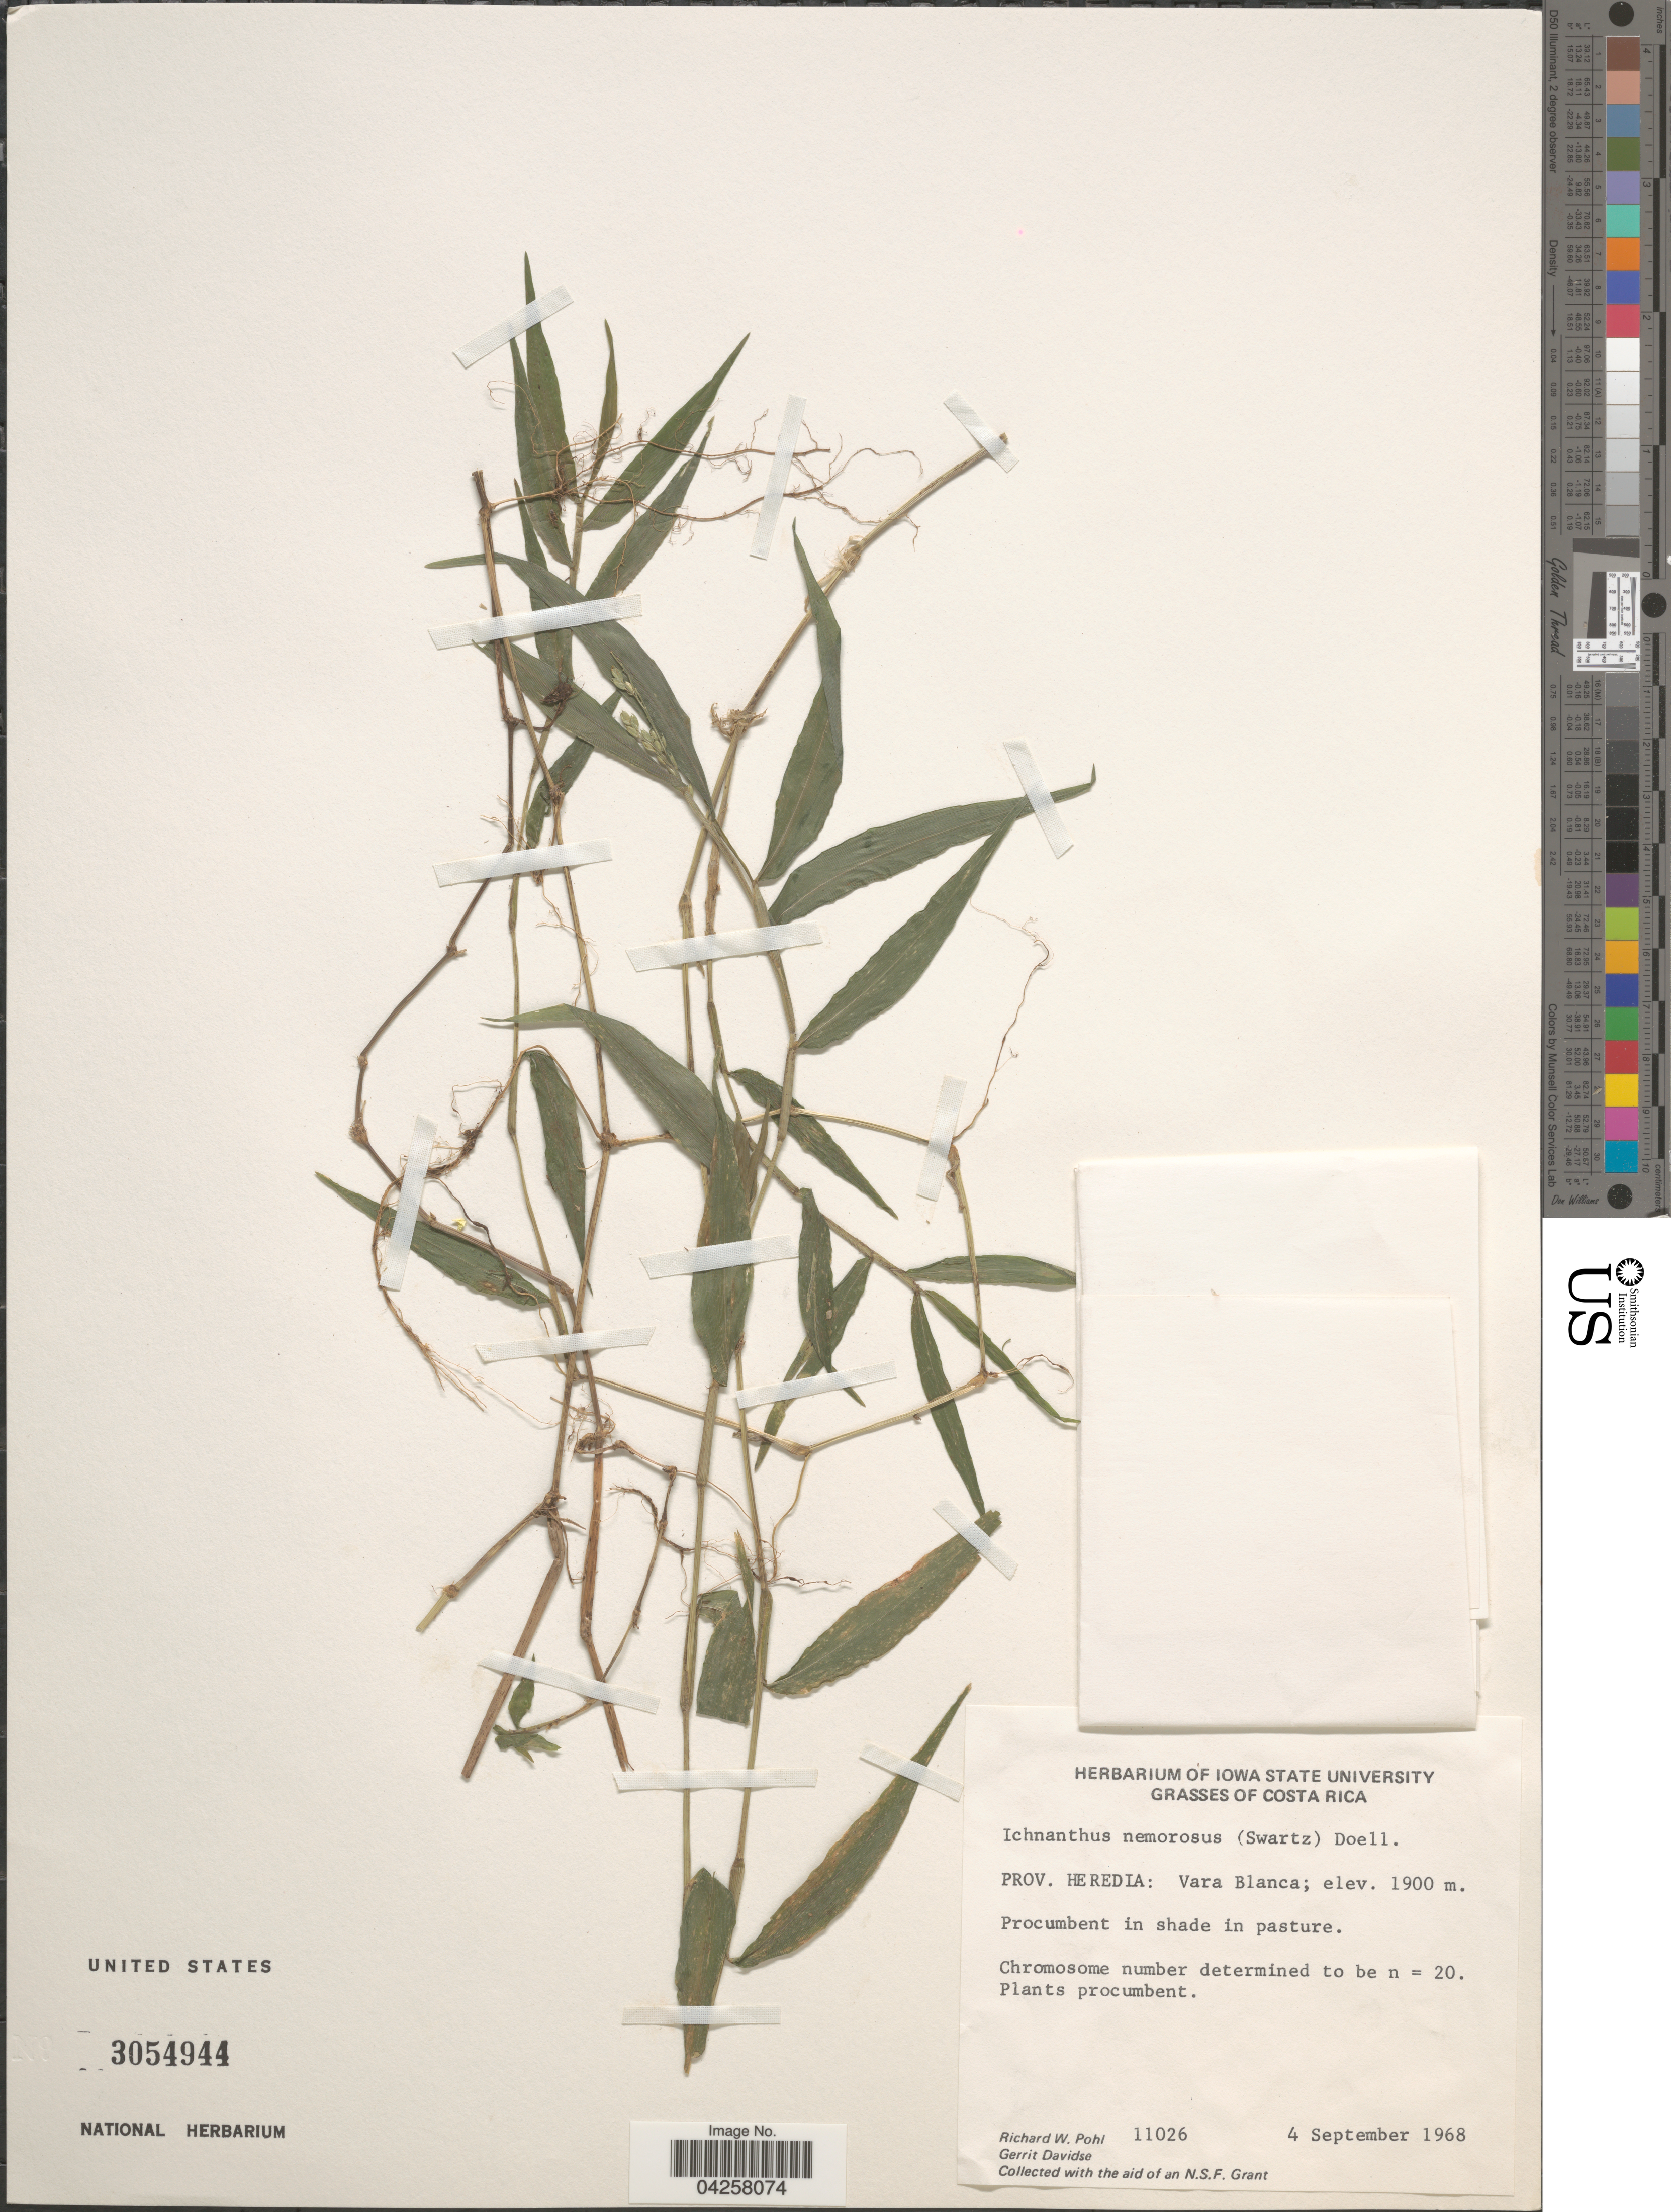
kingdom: Plantae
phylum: Tracheophyta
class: Liliopsida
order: Poales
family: Poaceae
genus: Ichnanthus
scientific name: Ichnanthus nemorosus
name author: (Sw.) Döll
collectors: R. W. Pohl & G. Davidse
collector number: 11026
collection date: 1968-09-04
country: Costa Rica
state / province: Heredia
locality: Vara Blanca.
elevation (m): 1900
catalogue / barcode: US 3054944